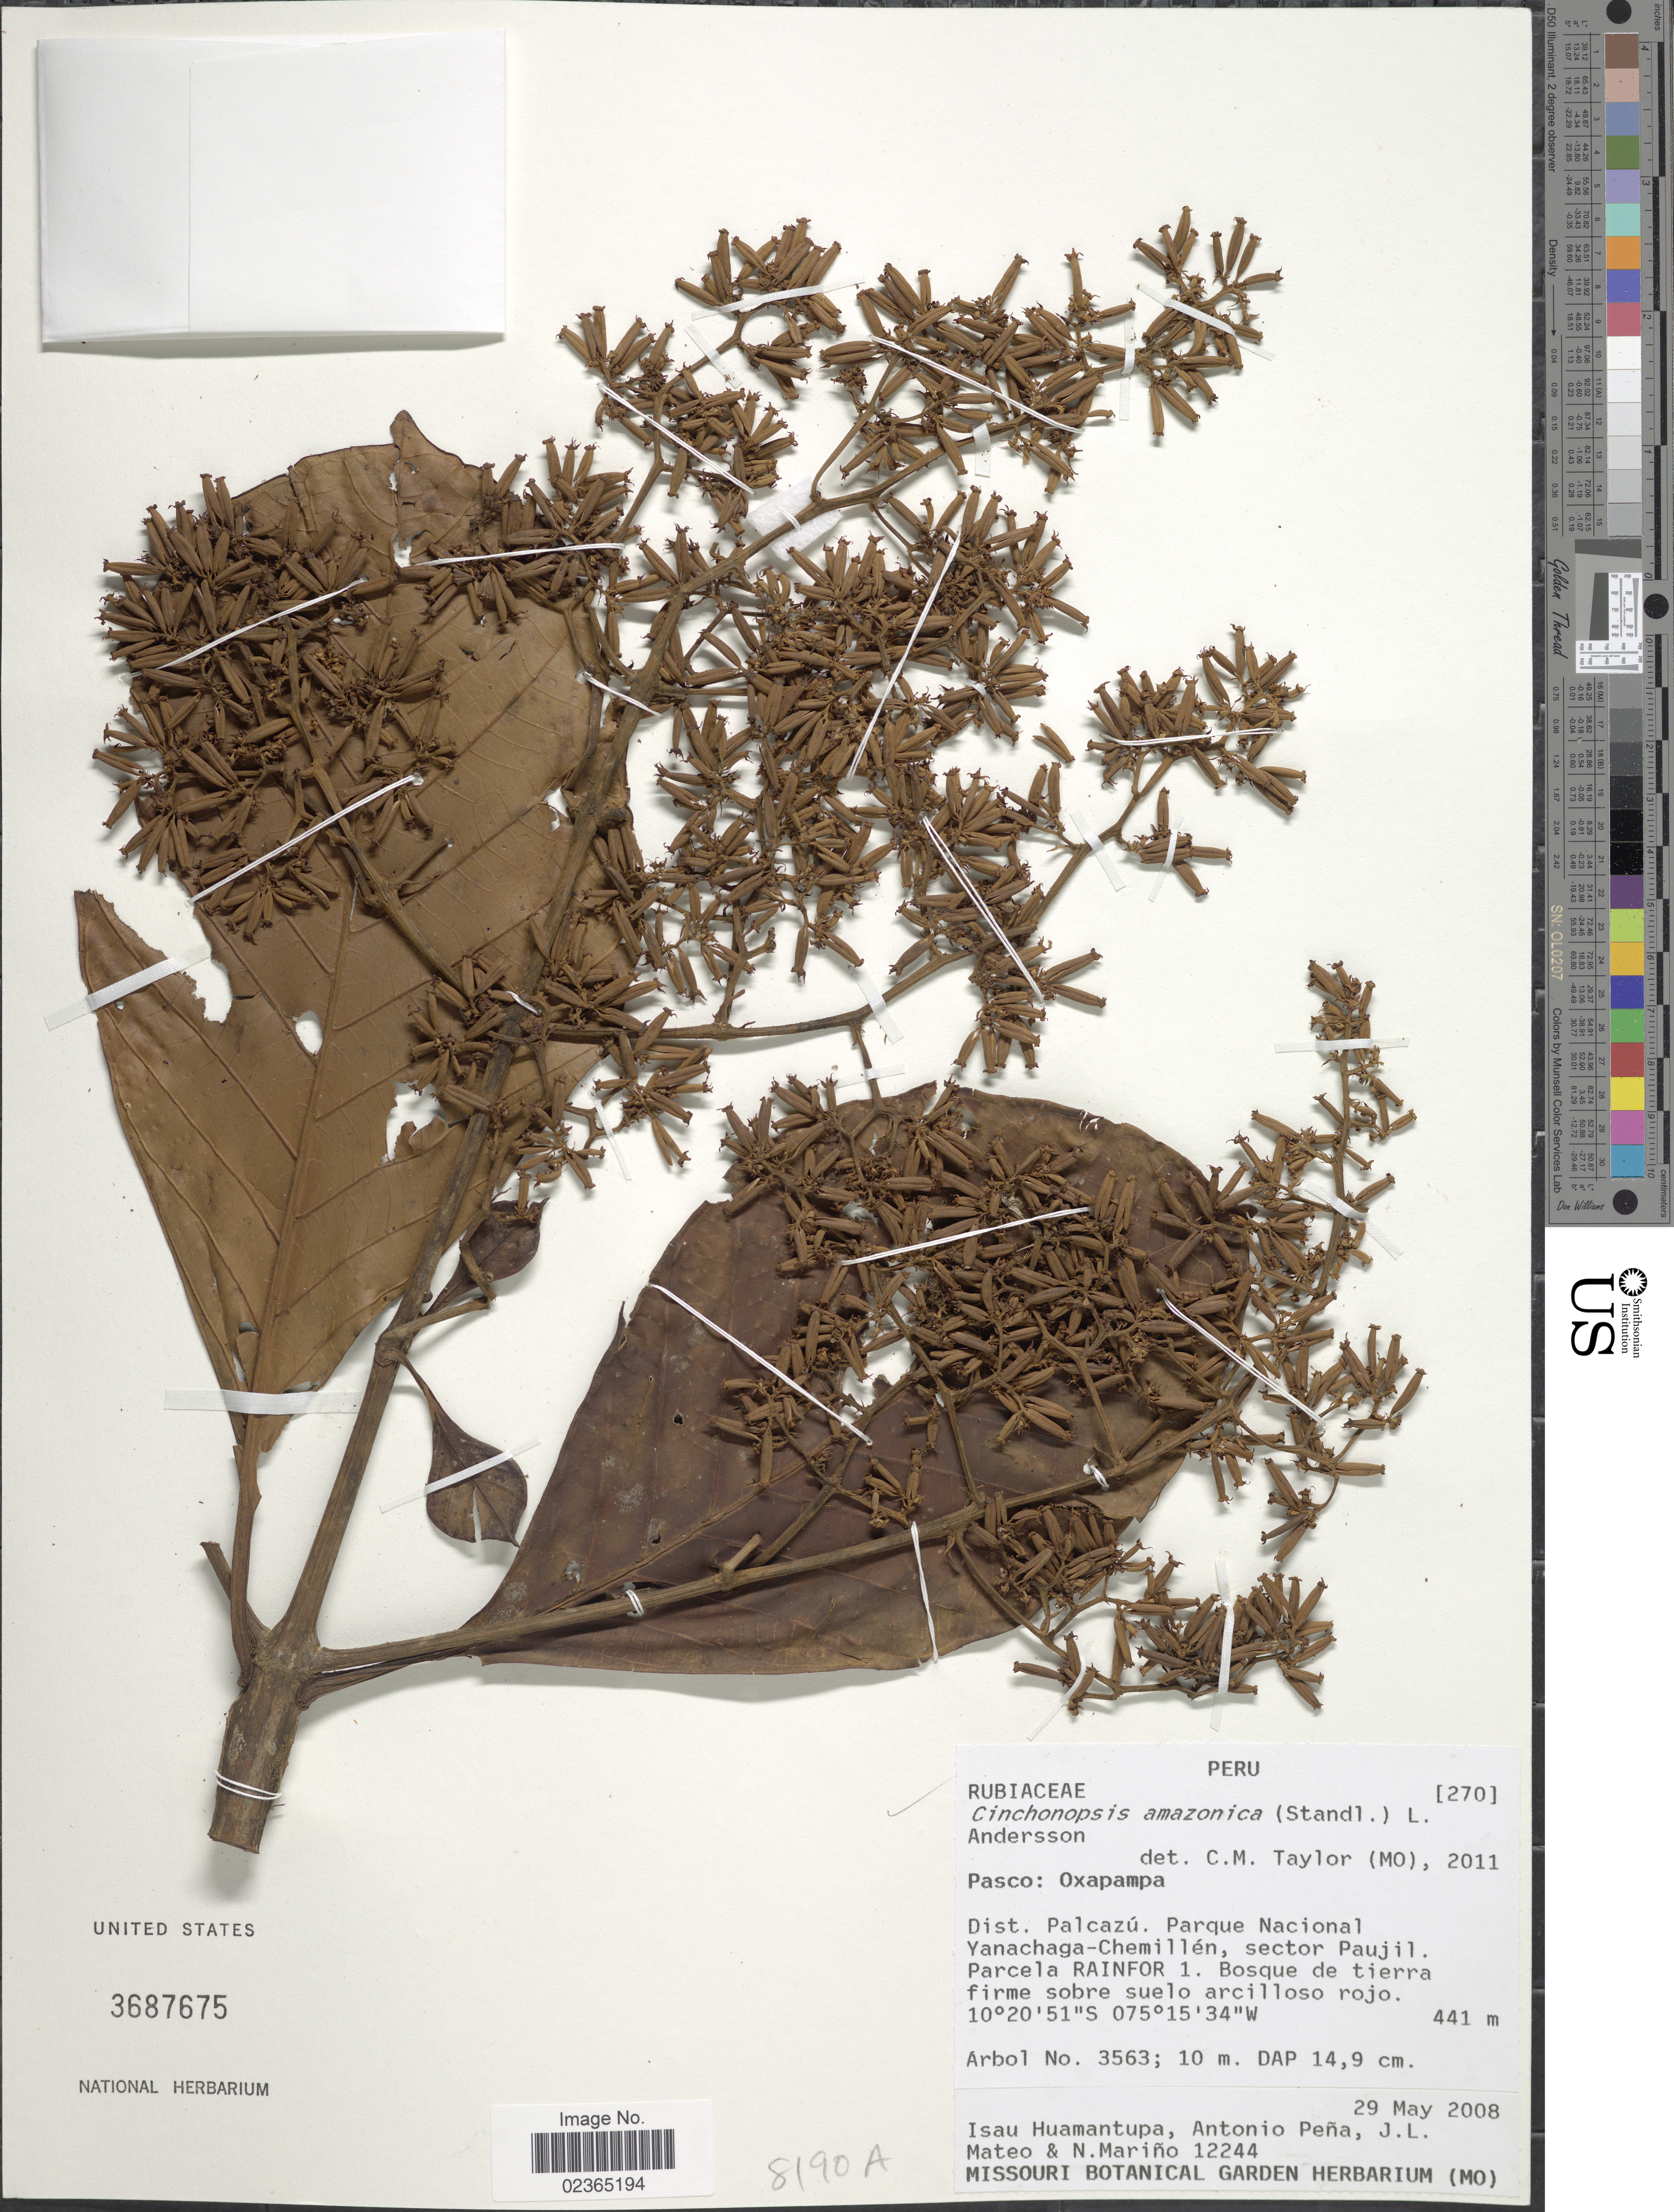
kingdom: Plantae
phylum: Tracheophyta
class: Magnoliopsida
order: Gentianales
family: Rubiaceae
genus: Cinchona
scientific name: Cinchona amazonica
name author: Standl.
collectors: I. Huamantupa, A. Peña, J. Mateo & N. Mariño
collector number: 12244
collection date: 2008-05-29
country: Peru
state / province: Pasco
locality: Oxapampa, Dist. Palcazu. Parque Nacional Yanachaga-Chemillen, Sector Paujil. Parcela Rainfor 1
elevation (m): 441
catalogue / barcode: US 3687675